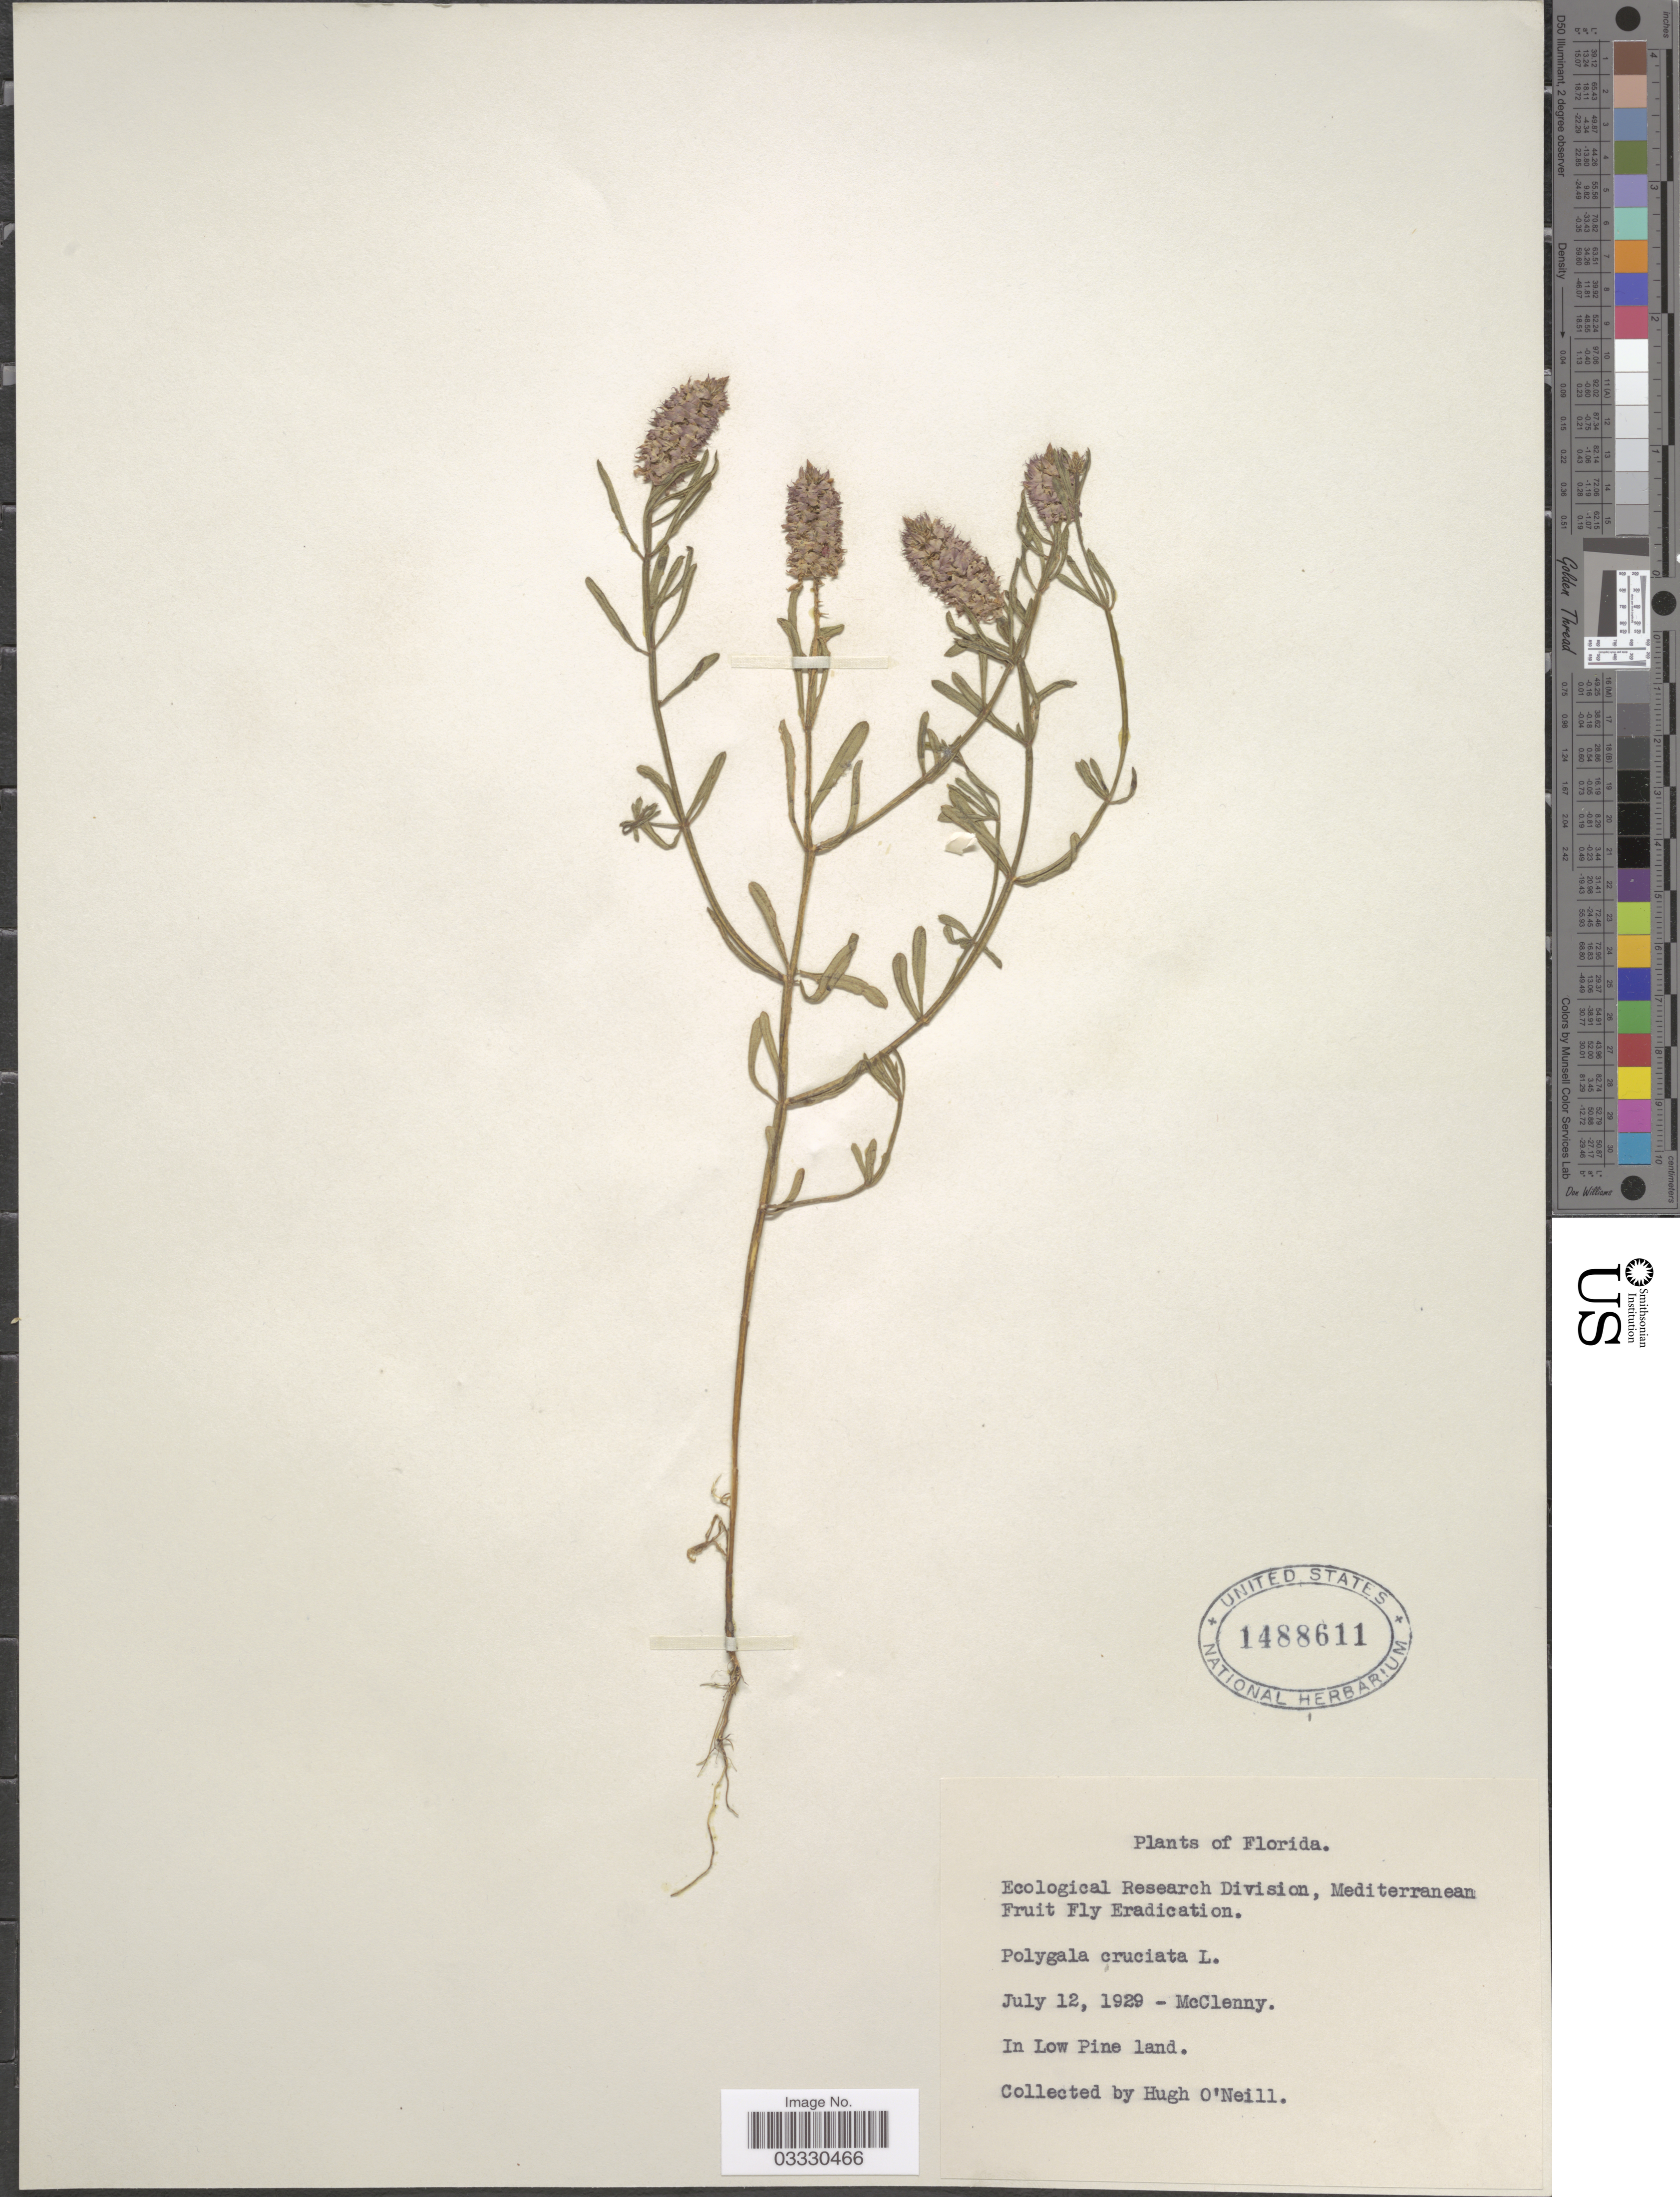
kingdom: Plantae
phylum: Tracheophyta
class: Magnoliopsida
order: Fabales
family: Polygalaceae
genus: Polygala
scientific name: Polygala cruciata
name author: L.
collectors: H. O'Neill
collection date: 1929-07-12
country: United States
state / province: Florida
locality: McClenny.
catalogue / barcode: US 1488611